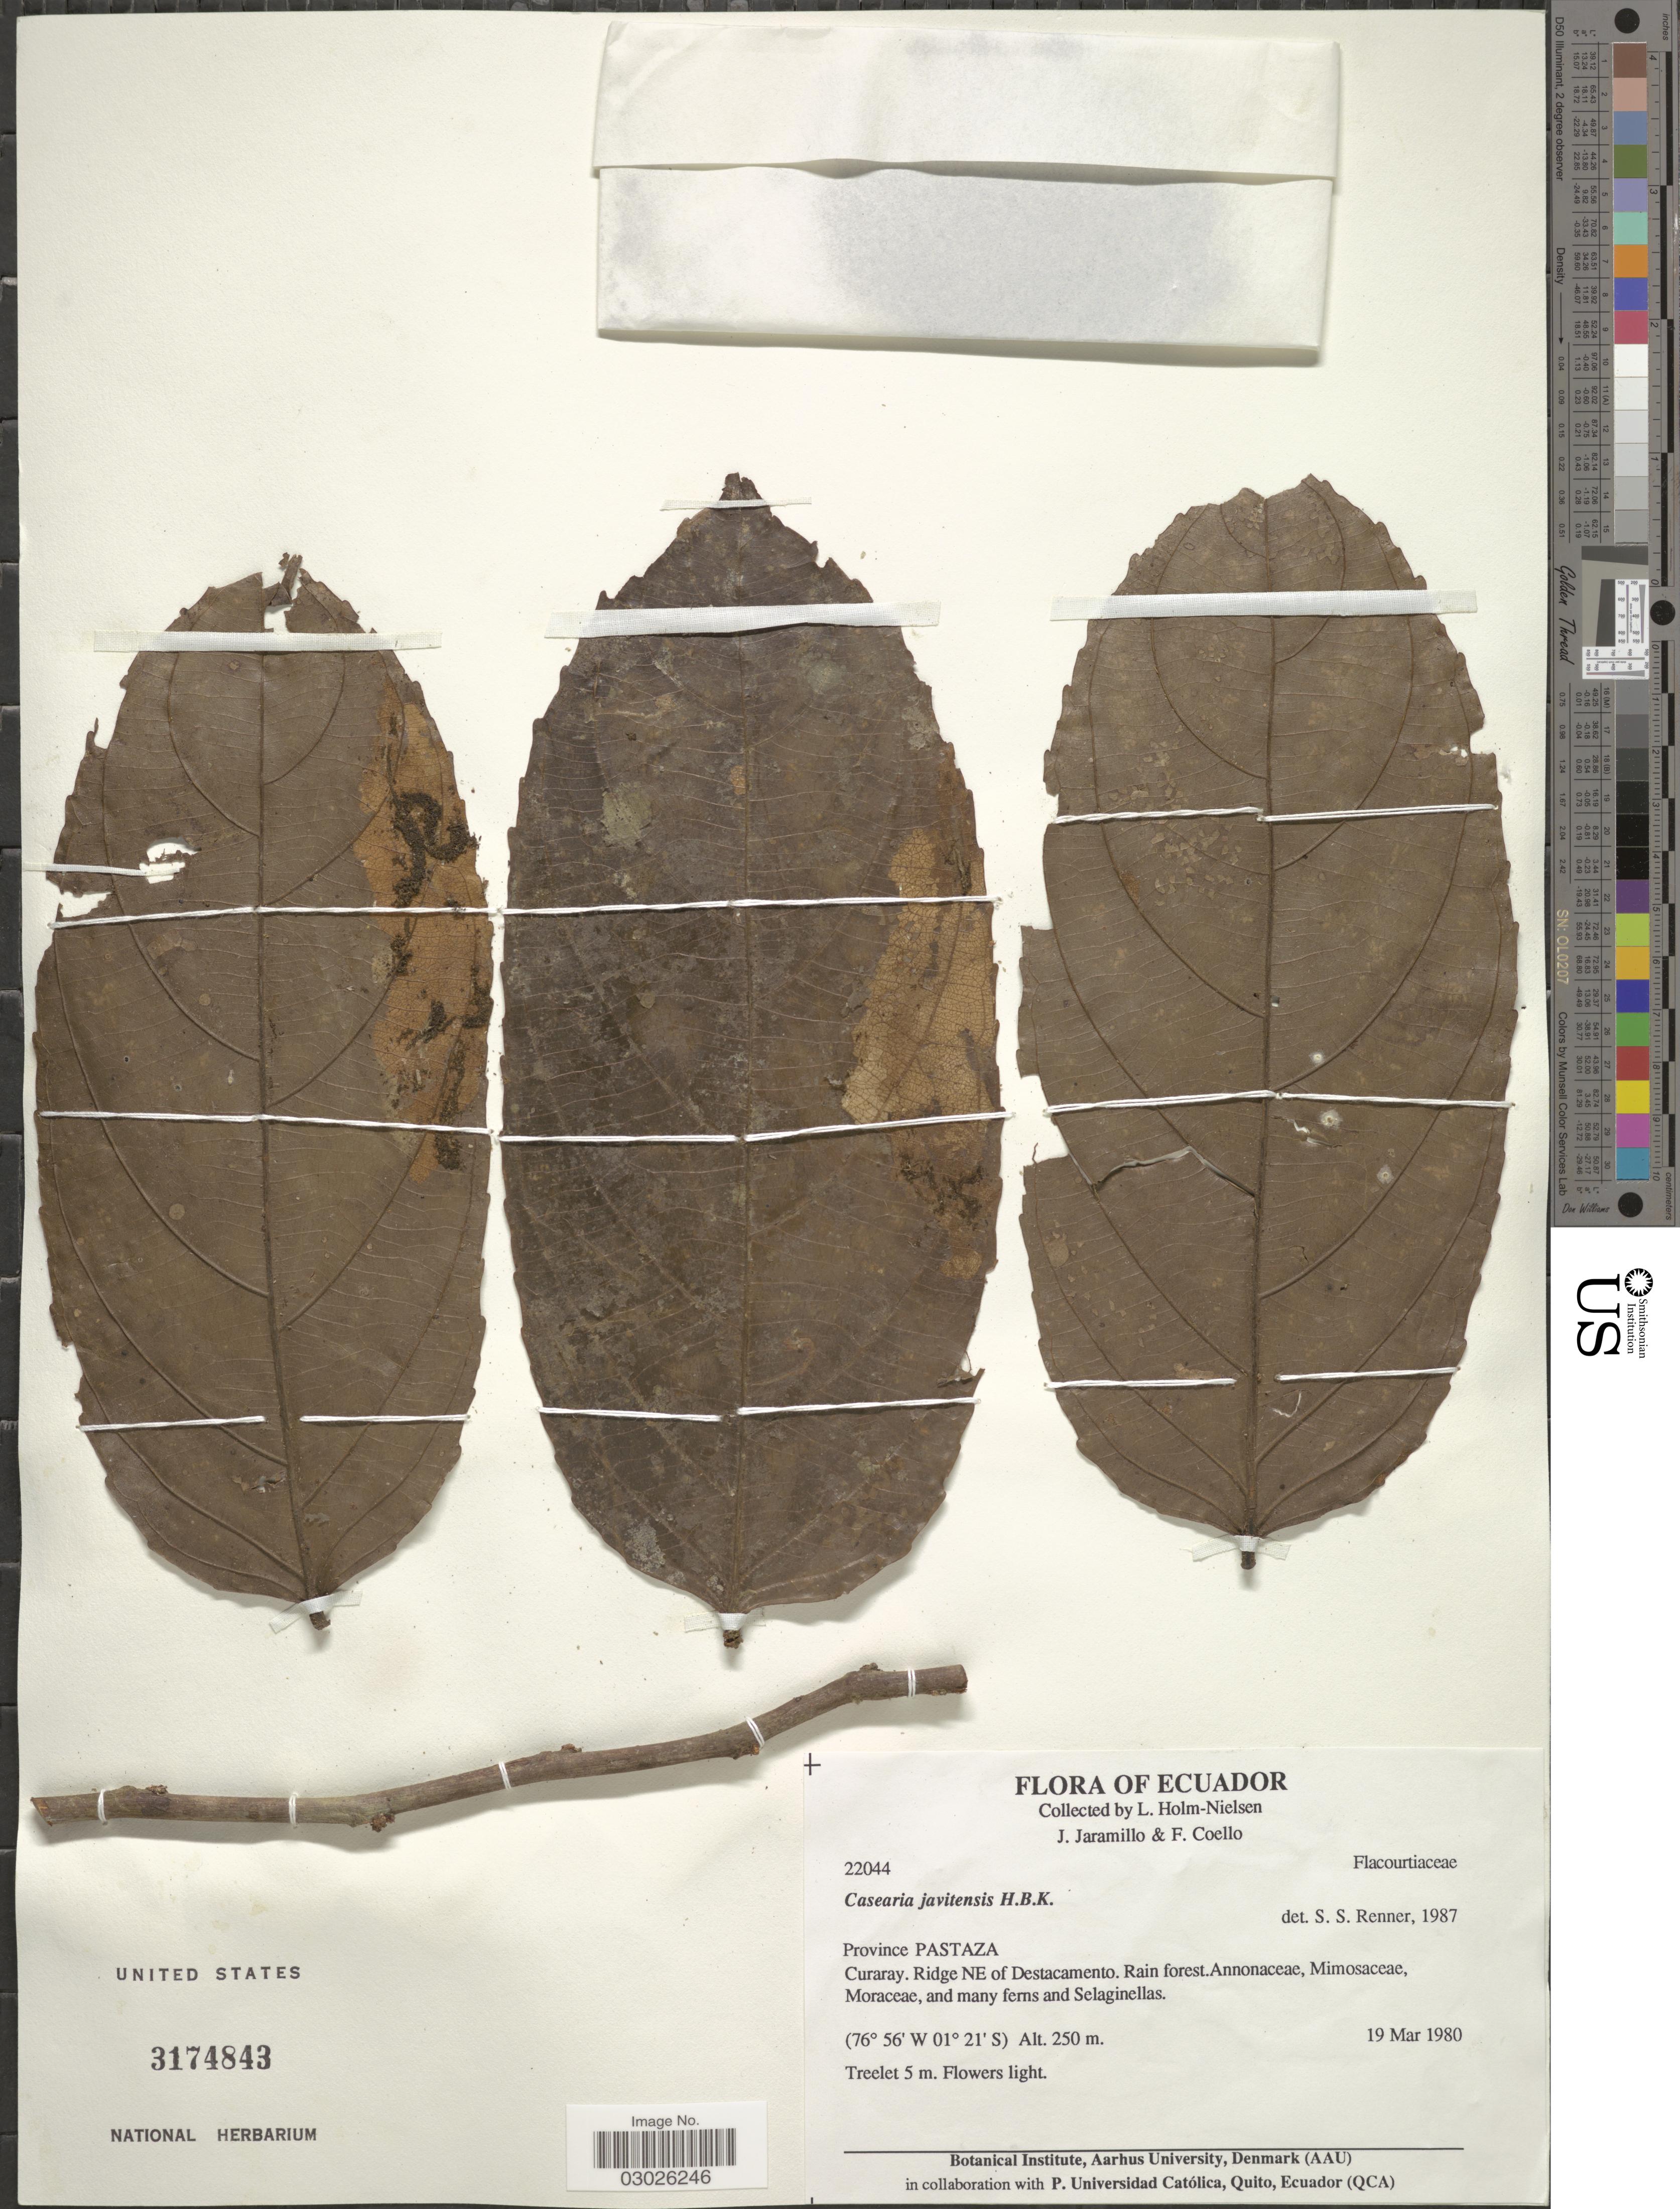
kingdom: Plantae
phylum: Tracheophyta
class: Magnoliopsida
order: Malpighiales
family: Salicaceae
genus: Piparea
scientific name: Piparea multiflora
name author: C.F. Gaertn.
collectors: L. Holm-Nielsen, J. Jaramillo & F. Coello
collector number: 22044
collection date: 1980-03-19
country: Ecuador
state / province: Pastaza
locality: Curaray, Ridge NE of Destacamento, Rain forest.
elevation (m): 250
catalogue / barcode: US 3174843